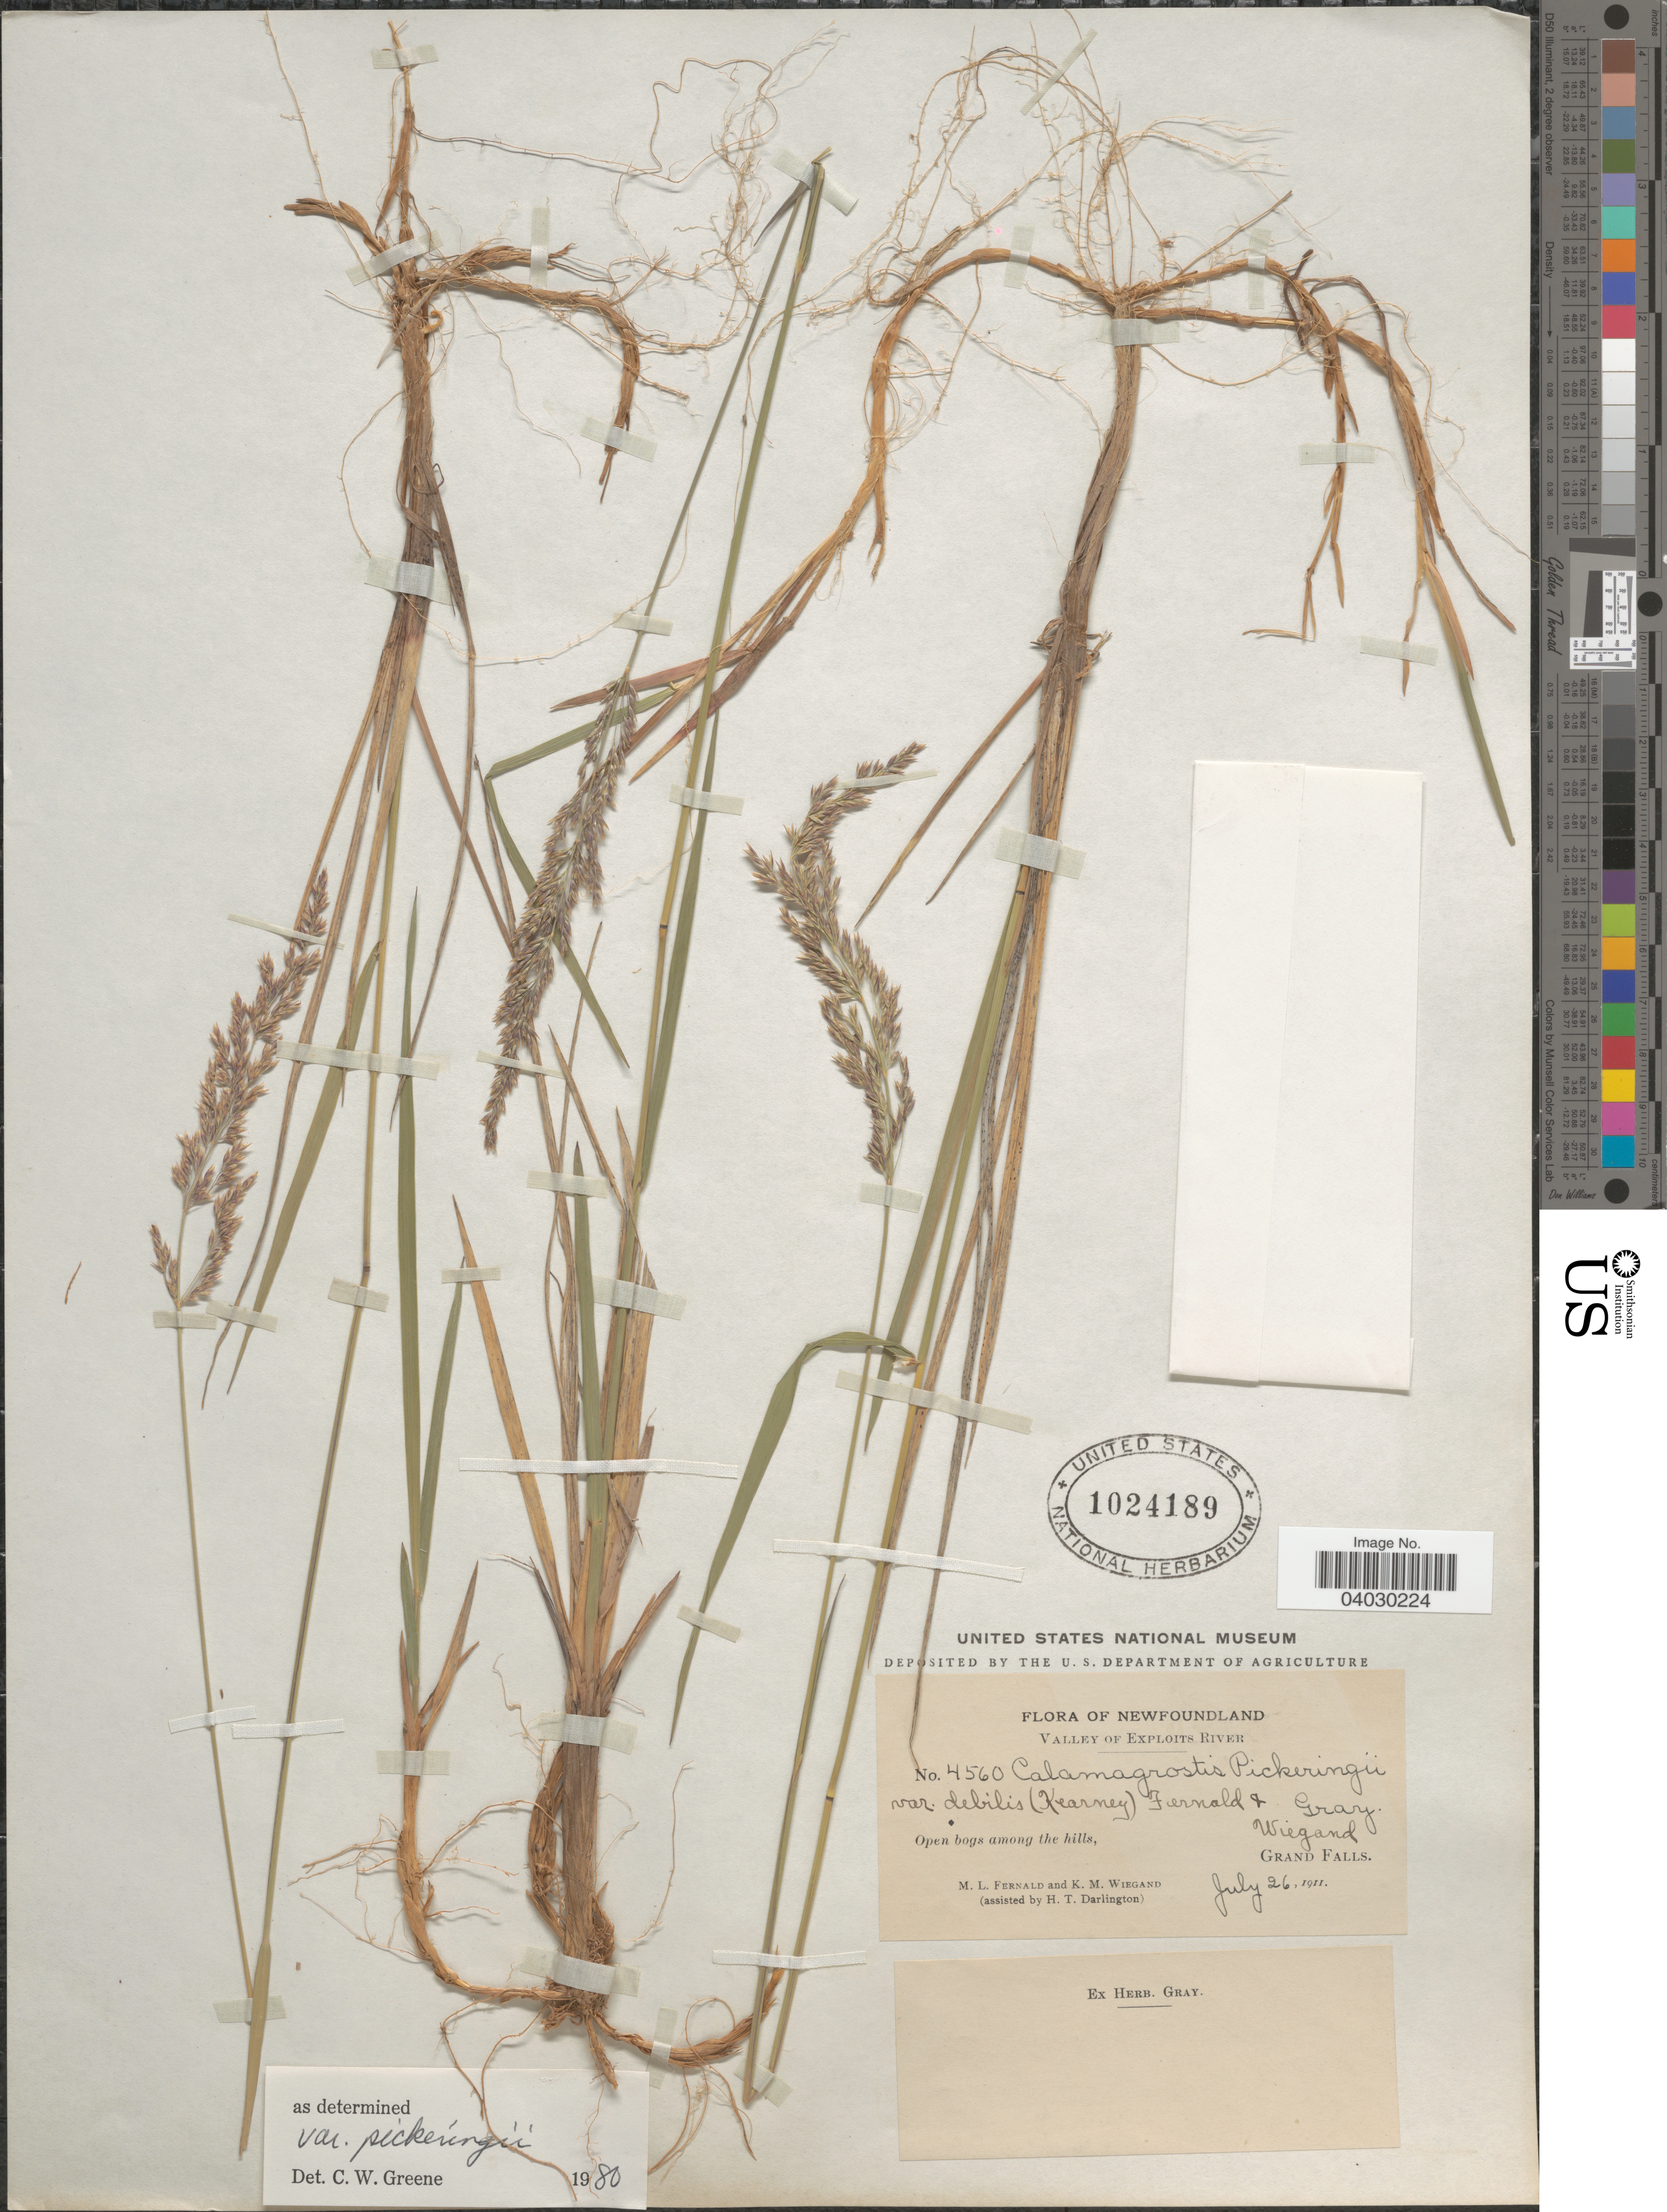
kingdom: Plantae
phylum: Tracheophyta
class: Liliopsida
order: Poales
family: Poaceae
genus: Calamagrostis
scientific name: Calamagrostis pickeringii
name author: A. Gray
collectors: M. L. Fernald, K. M. Wiegand & H. Darlington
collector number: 4560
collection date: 1911-07-26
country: Canada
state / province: Newfoundland and Labrador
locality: Valley of Exploits River. Grand Falls.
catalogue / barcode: US 1024189